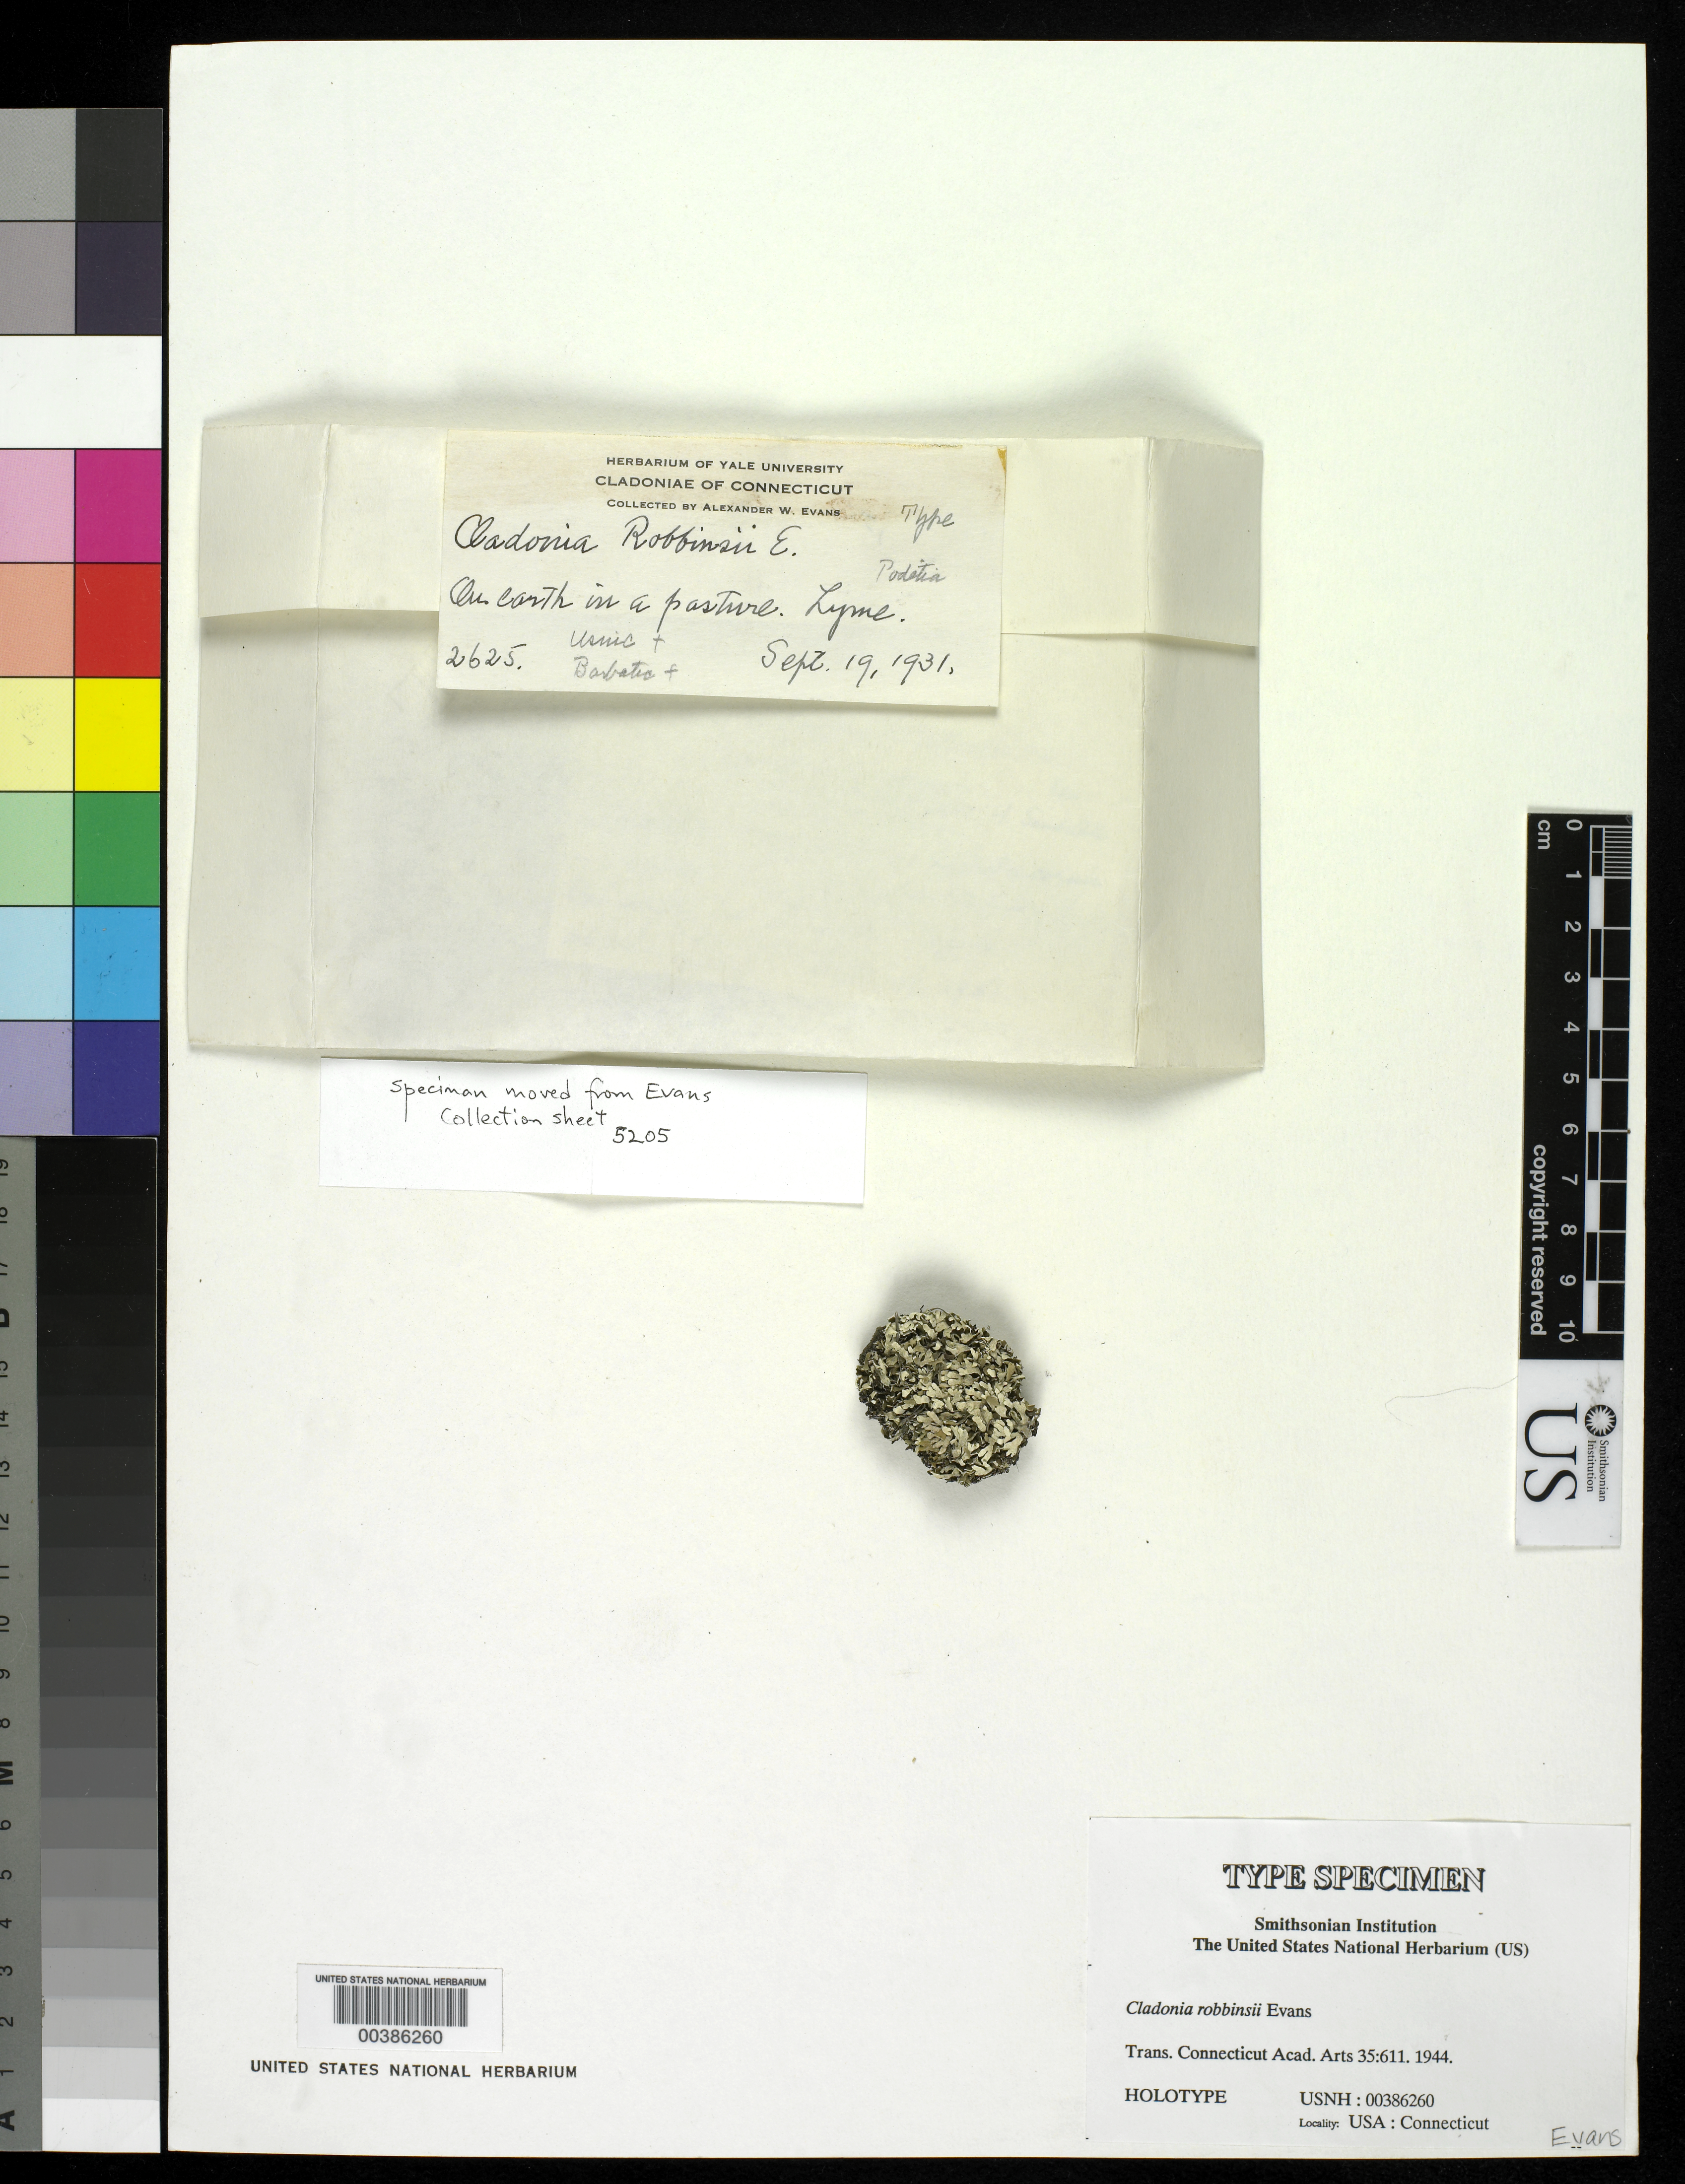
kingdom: Fungi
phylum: Ascomycota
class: Lecanoromycetes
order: Lecanorales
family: Cladoniaceae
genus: Cladonia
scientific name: Cladonia robbinsii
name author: A. Evans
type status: Holotype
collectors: A. W. Evans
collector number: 2625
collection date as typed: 19 Sep 1931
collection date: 1931-09-19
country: United States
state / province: Connecticut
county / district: New London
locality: Lyme.